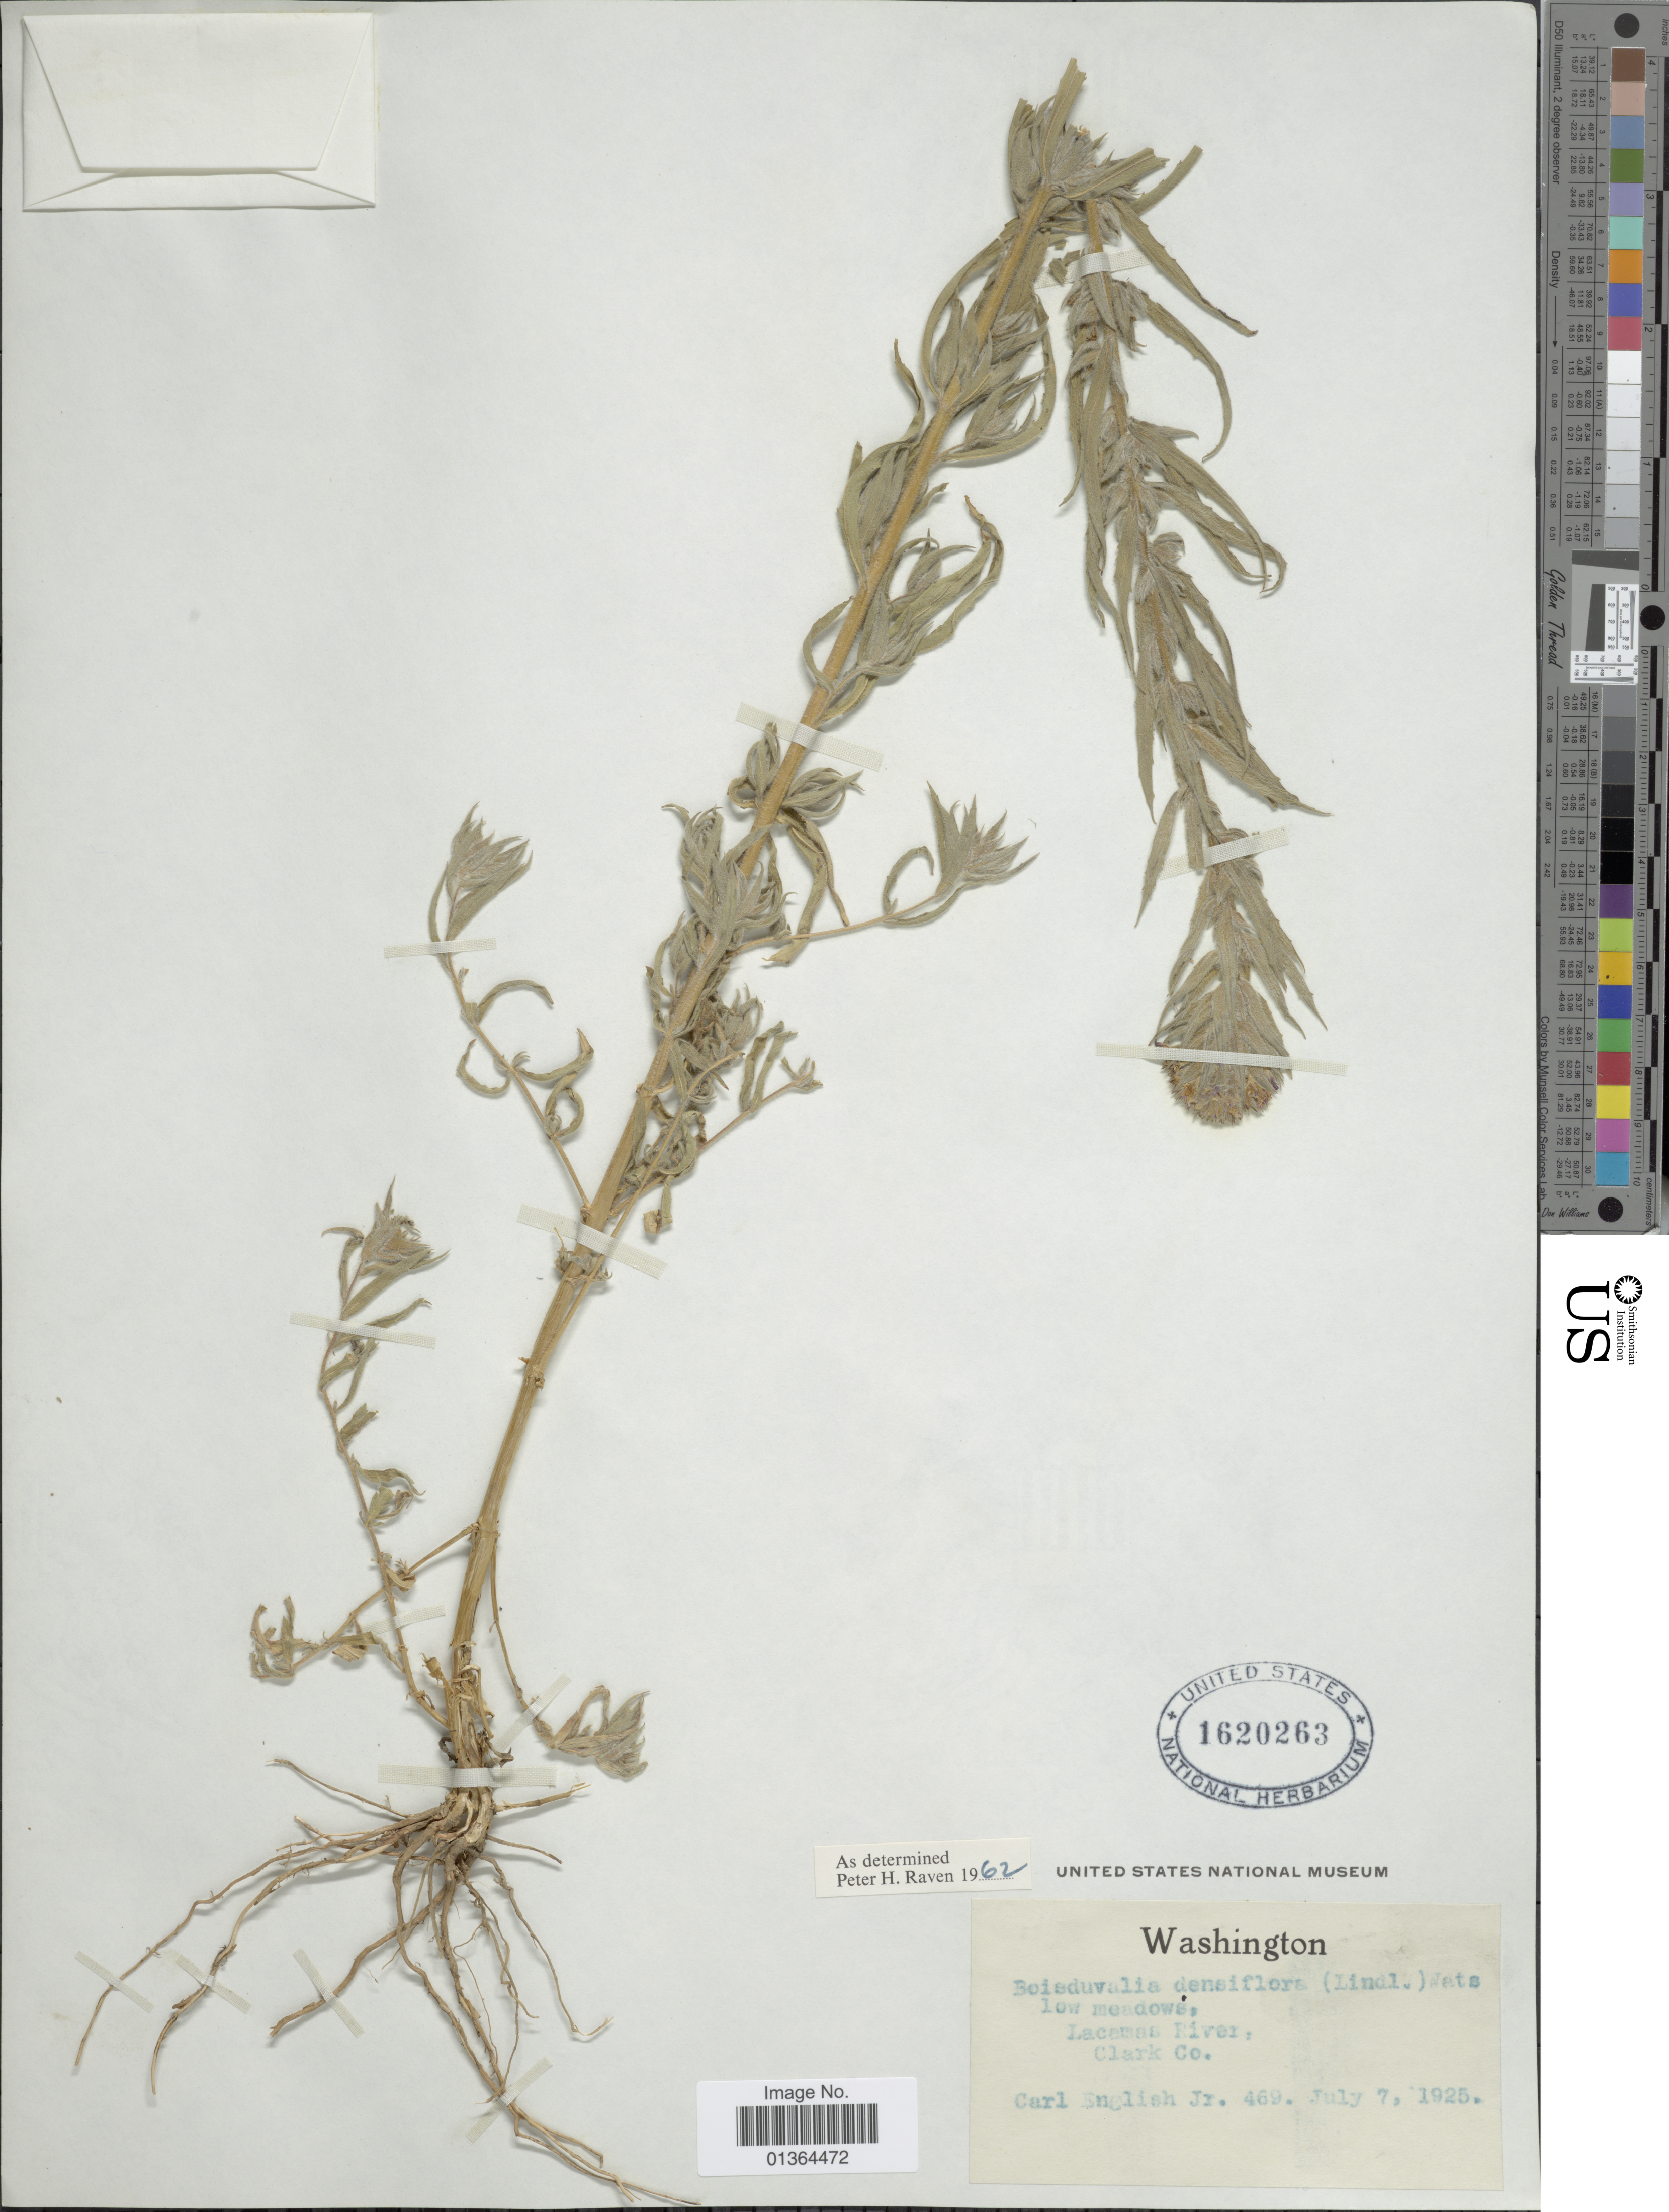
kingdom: Plantae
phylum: Tracheophyta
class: Magnoliopsida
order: Myrtales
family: Onagraceae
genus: Epilobium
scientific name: Epilobium densiflorum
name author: (Lindl.) Hoch & P.H. Raven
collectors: C. English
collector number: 469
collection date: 1925-07-07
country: United States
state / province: Washington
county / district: Clark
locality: Lacamas River, Clark Co.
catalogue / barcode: US 1620263